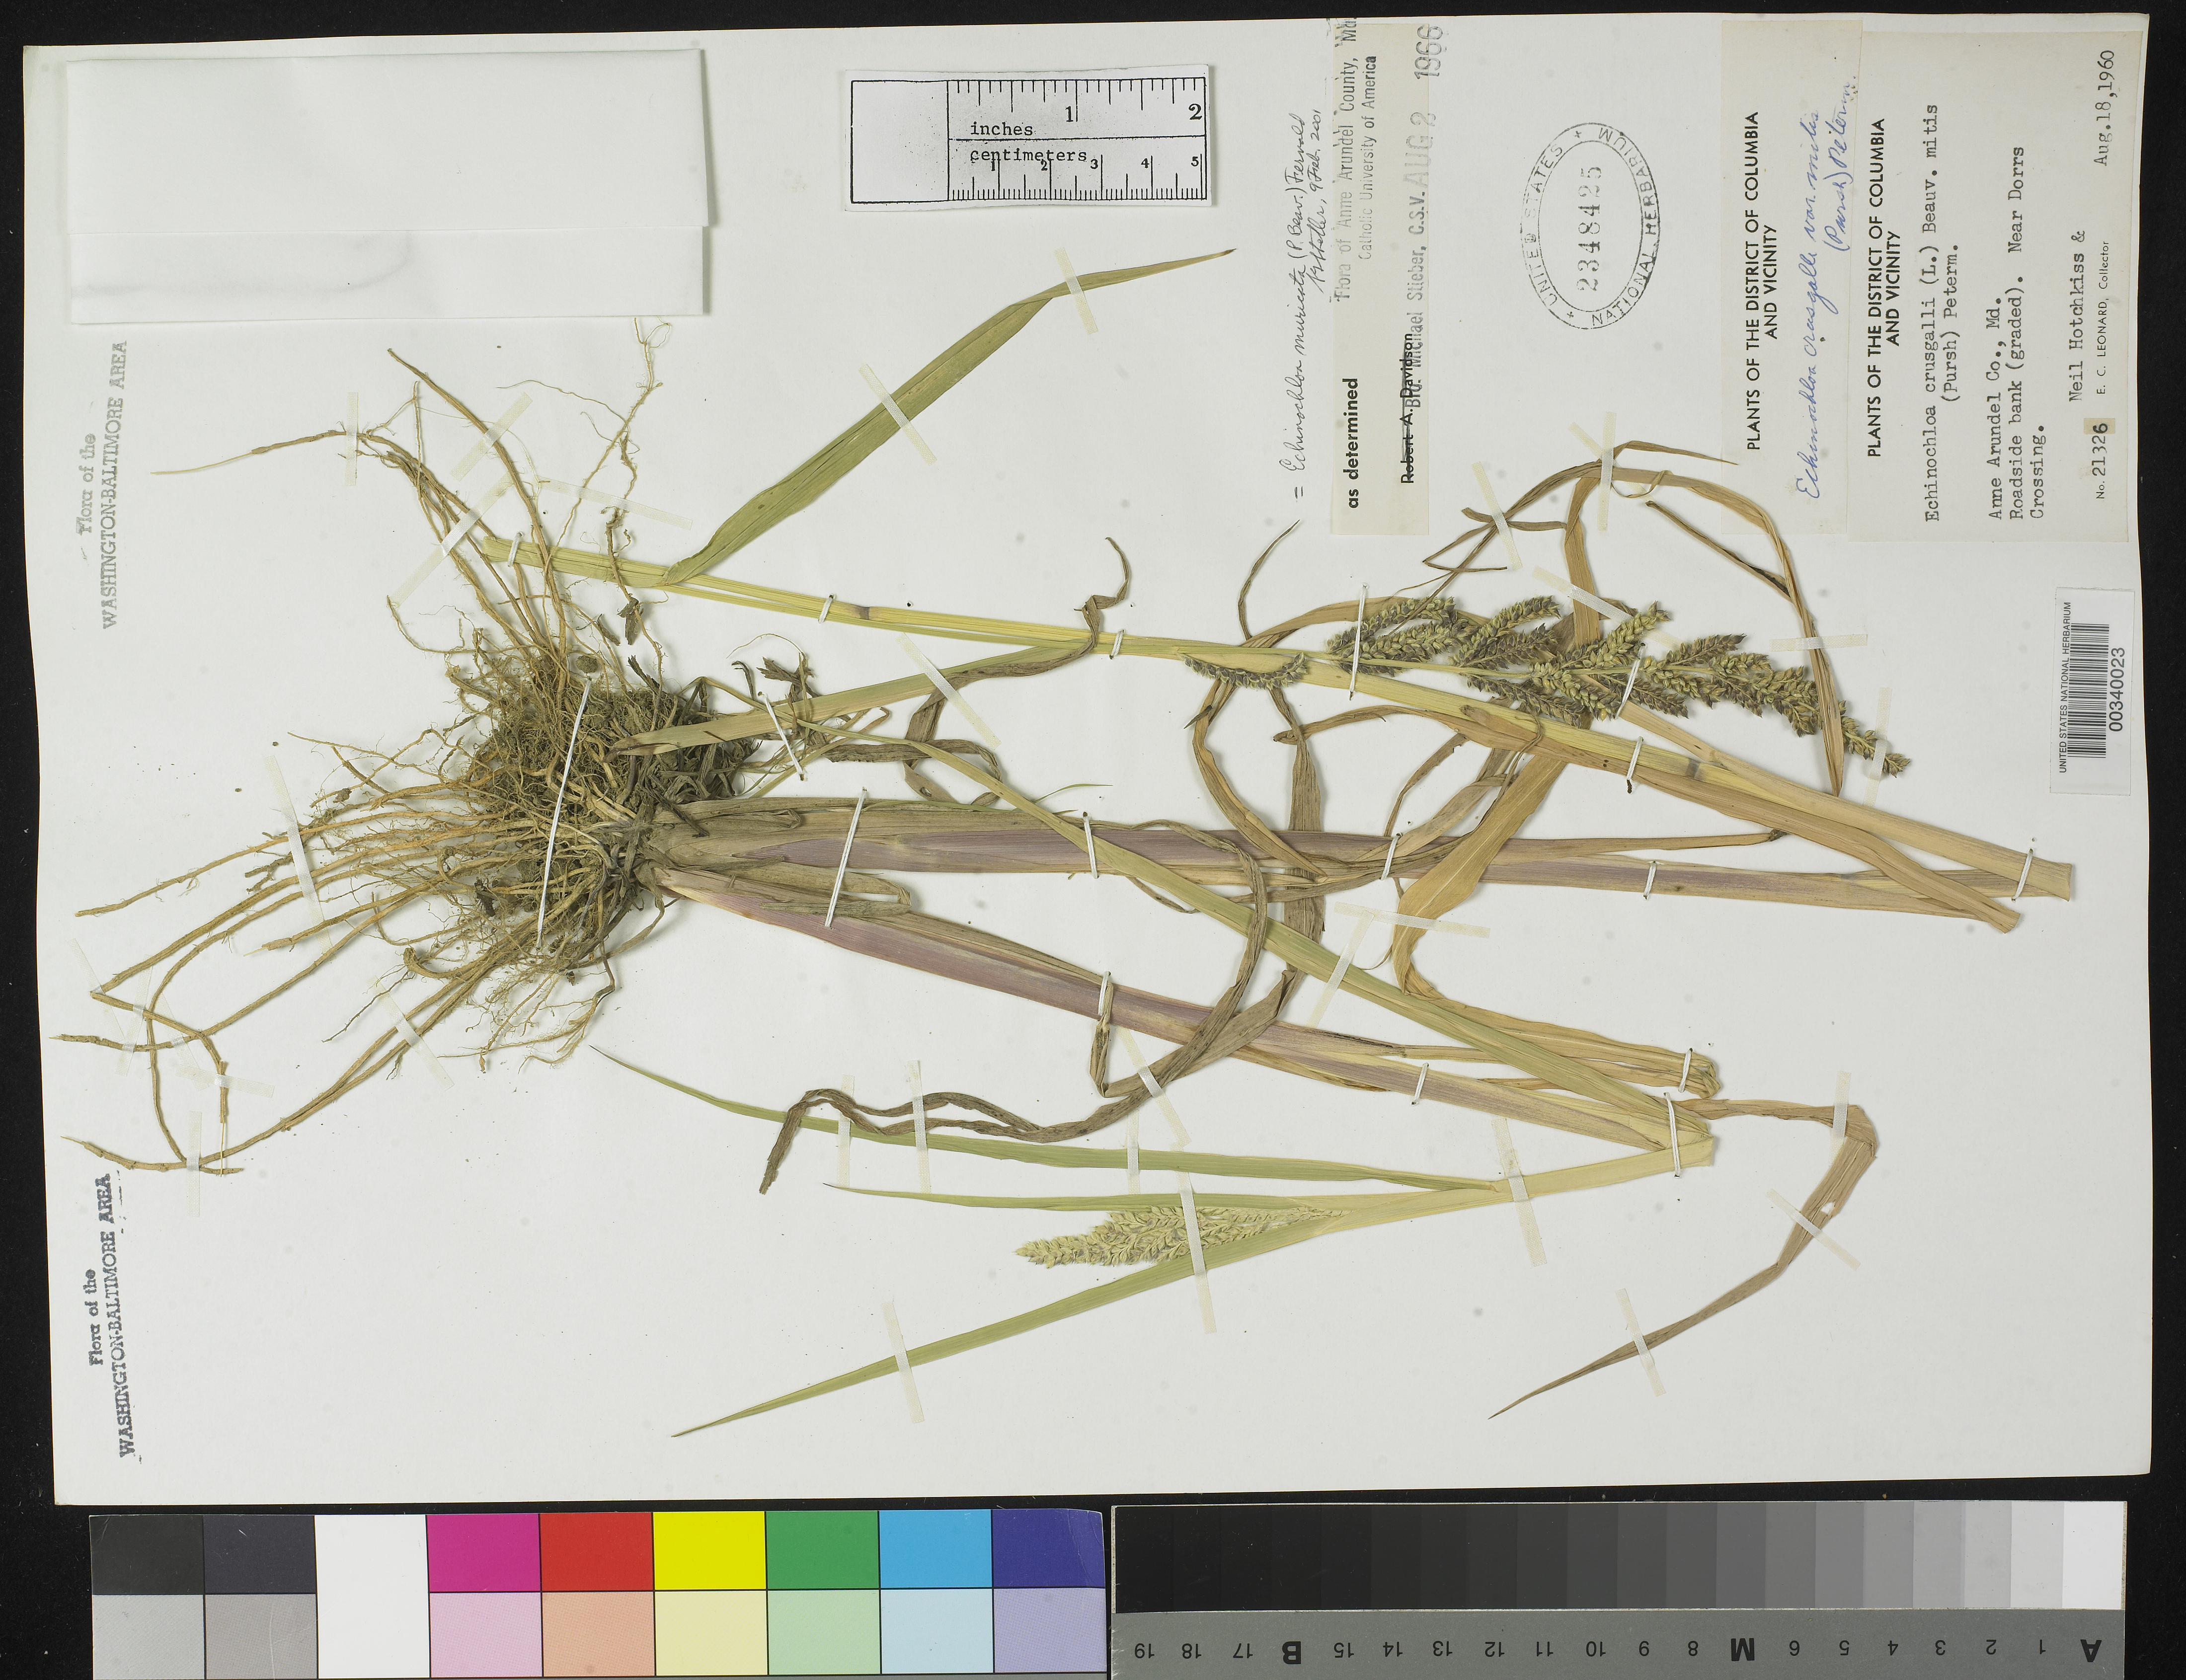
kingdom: Plantae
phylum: Tracheophyta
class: Liliopsida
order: Poales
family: Poaceae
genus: Echinochloa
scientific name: Echinochloa muricata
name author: (P. Beauv.) Fernald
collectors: N. Hotchkiss & E. C. Leonard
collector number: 21326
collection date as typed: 18 Aug 1960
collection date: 1960-08-18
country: United States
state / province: Maryland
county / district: Anne Arundel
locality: Dorrs Crossing vicinity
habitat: Roadside bank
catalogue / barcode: US 2348425